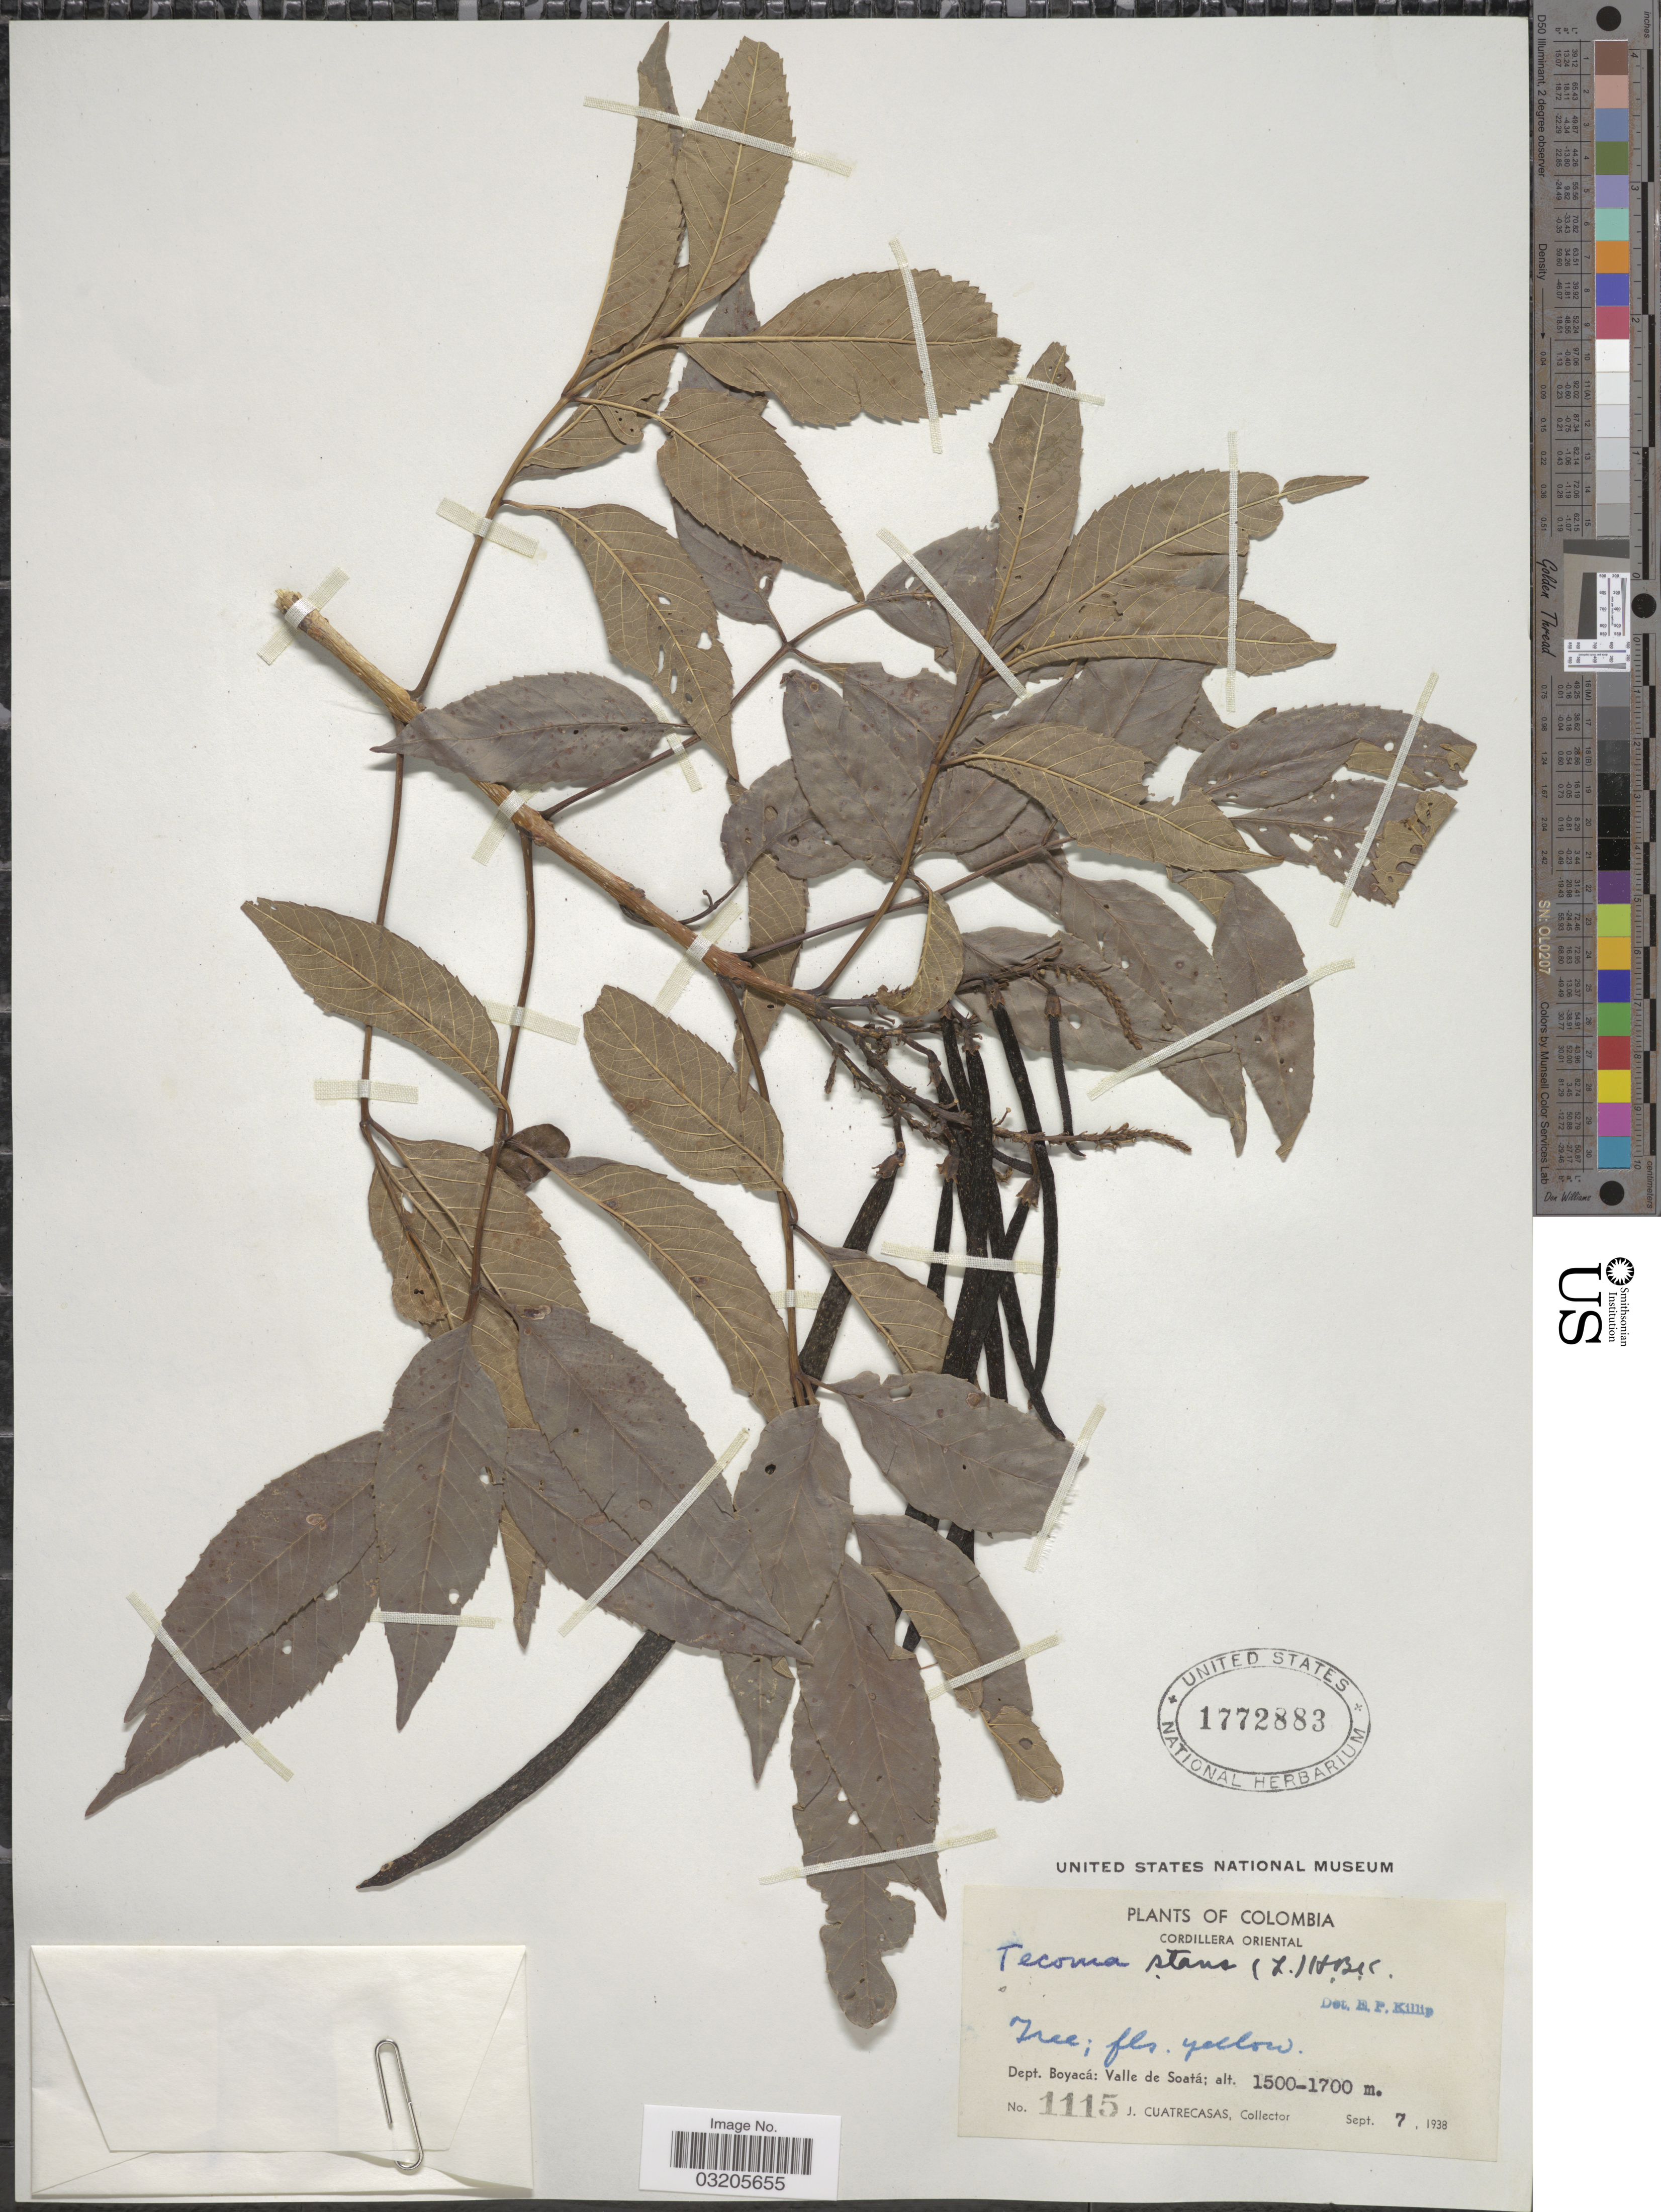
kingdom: Plantae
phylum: Tracheophyta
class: Magnoliopsida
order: Lamiales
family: Bignoniaceae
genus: Tecoma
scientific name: Tecoma stans var. stans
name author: (L.) Juss. ex Kunth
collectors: J. Cuatrecasas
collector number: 1115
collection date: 1938-09-07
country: Colombia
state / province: Boyacá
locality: Cordillera Oriental. Dept. Boyacá: Valle de Soatá.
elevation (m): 1500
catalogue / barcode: US 1772883